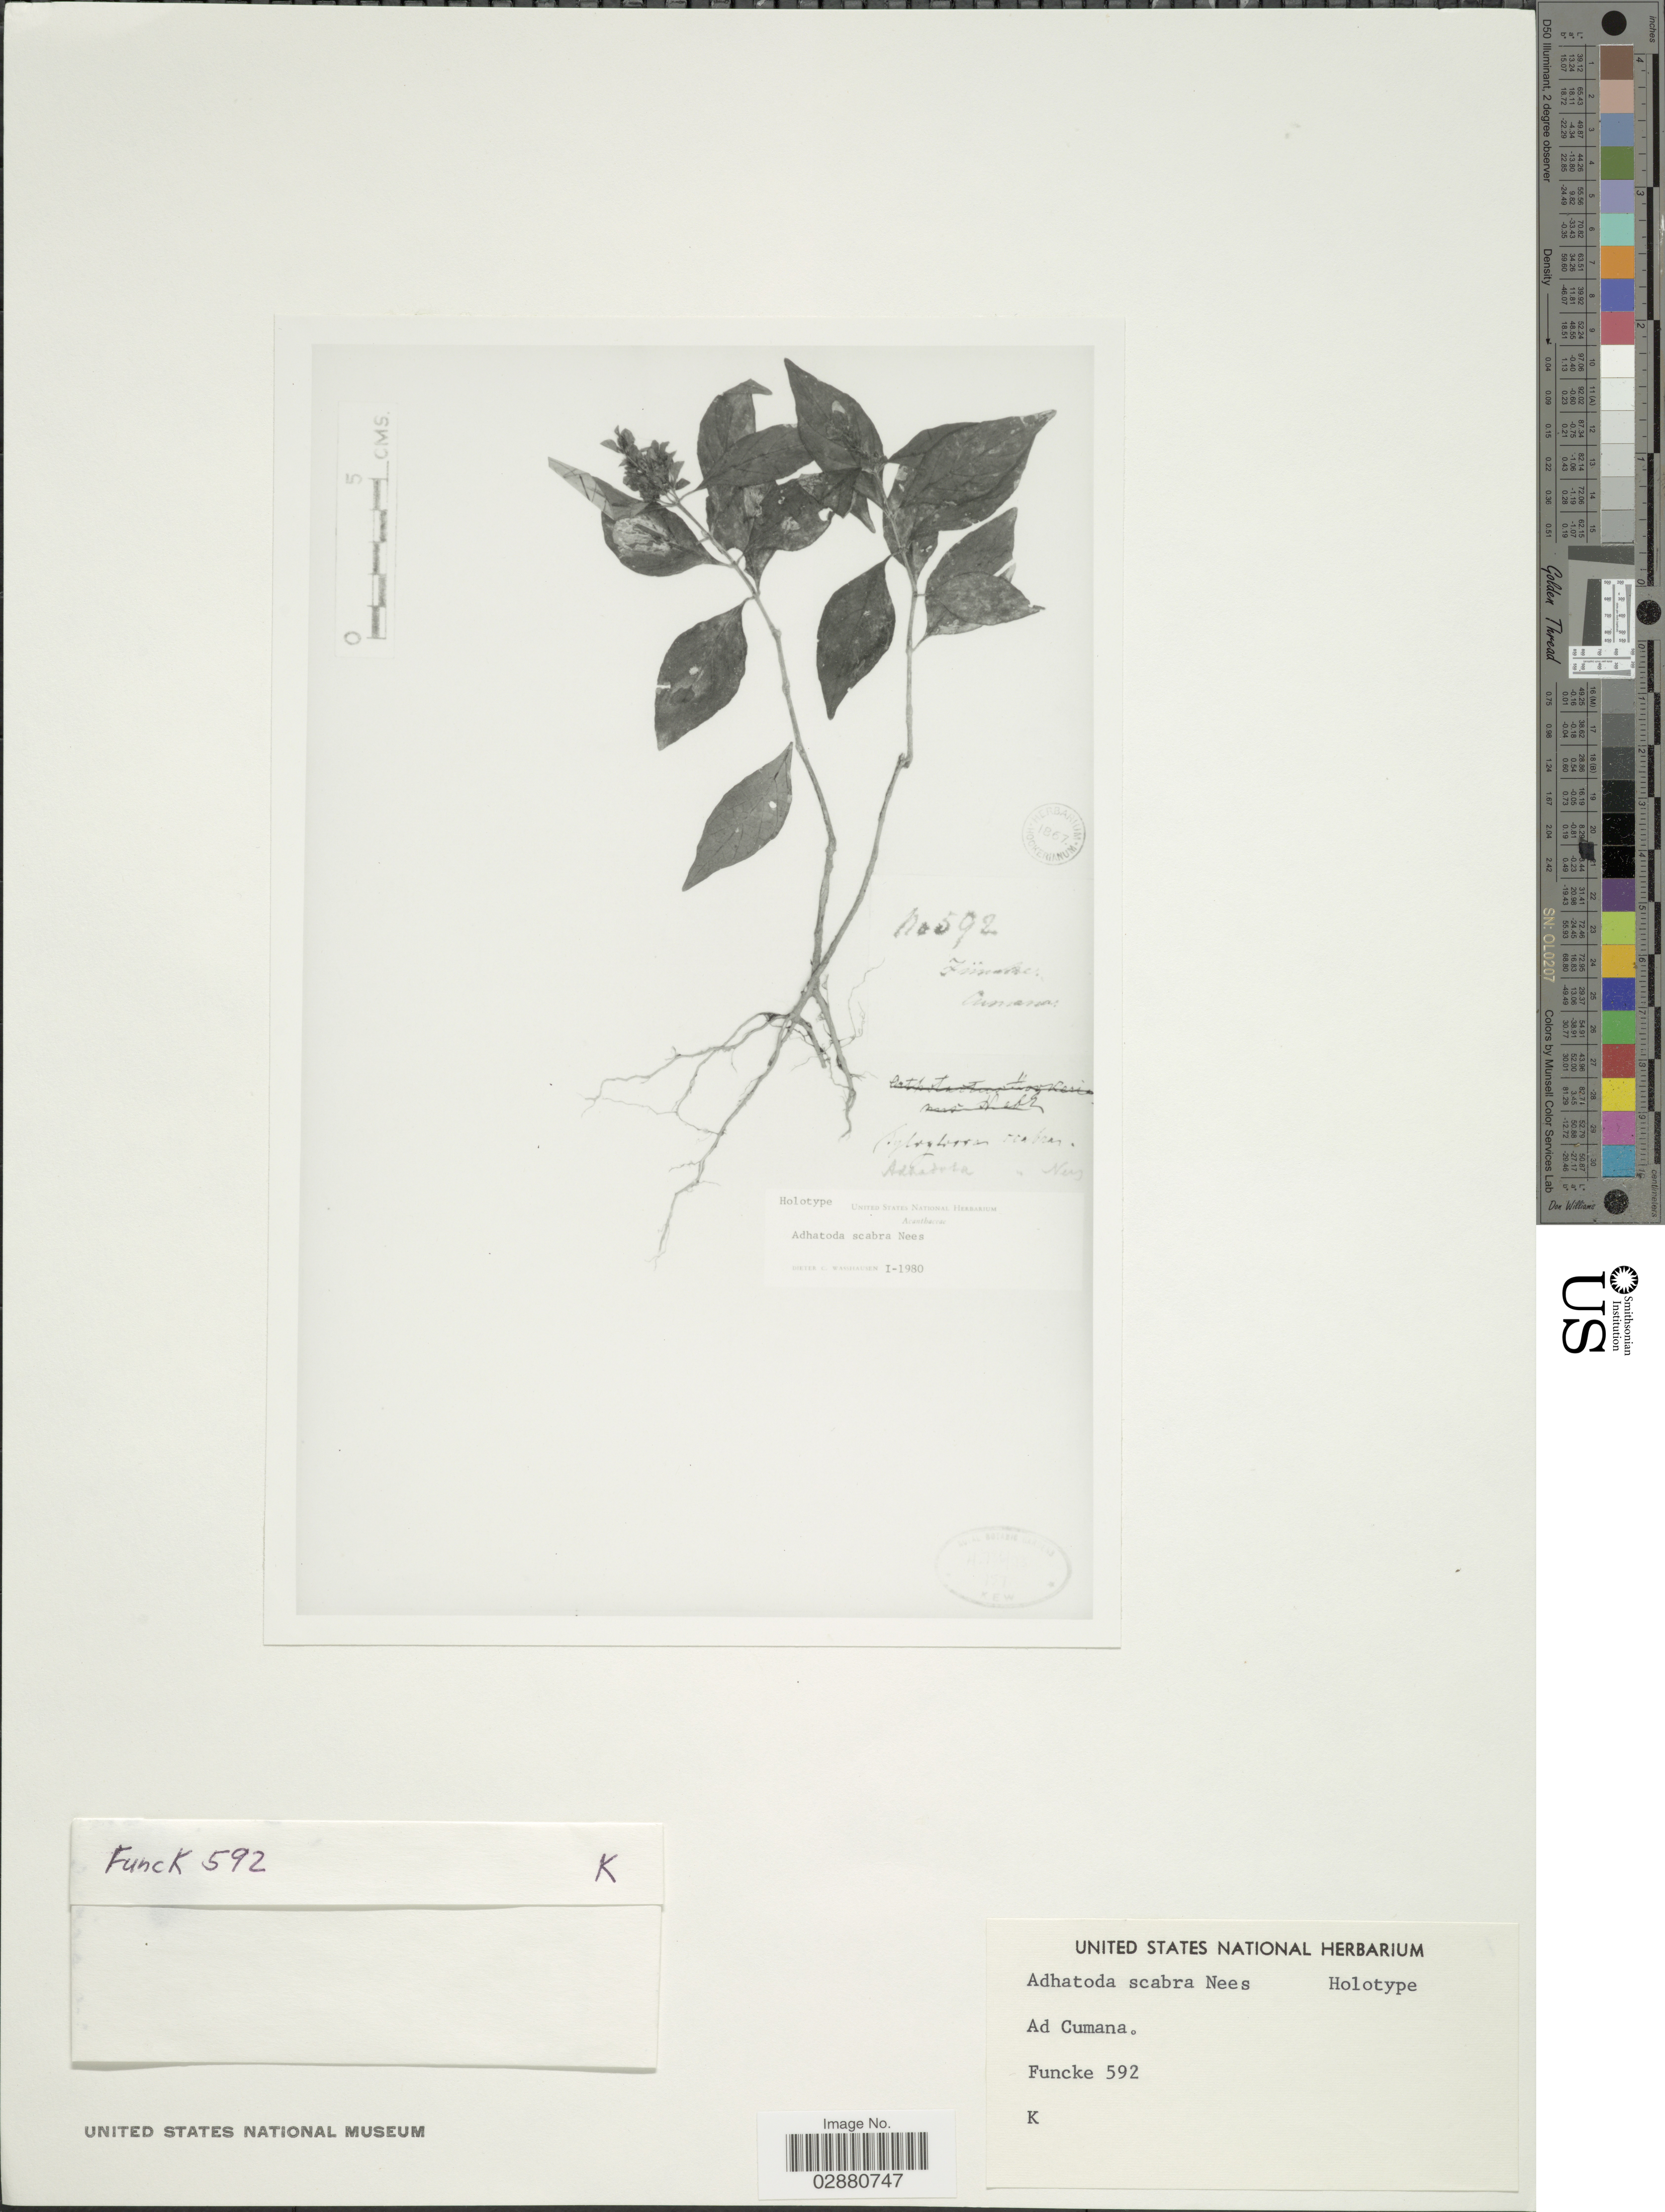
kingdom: Plantae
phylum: Tracheophyta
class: Magnoliopsida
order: Lamiales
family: Acanthaceae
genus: Justicia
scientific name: Justicia scabra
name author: Vahl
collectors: Funcke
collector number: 592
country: Venezuela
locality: Ad Cumana.